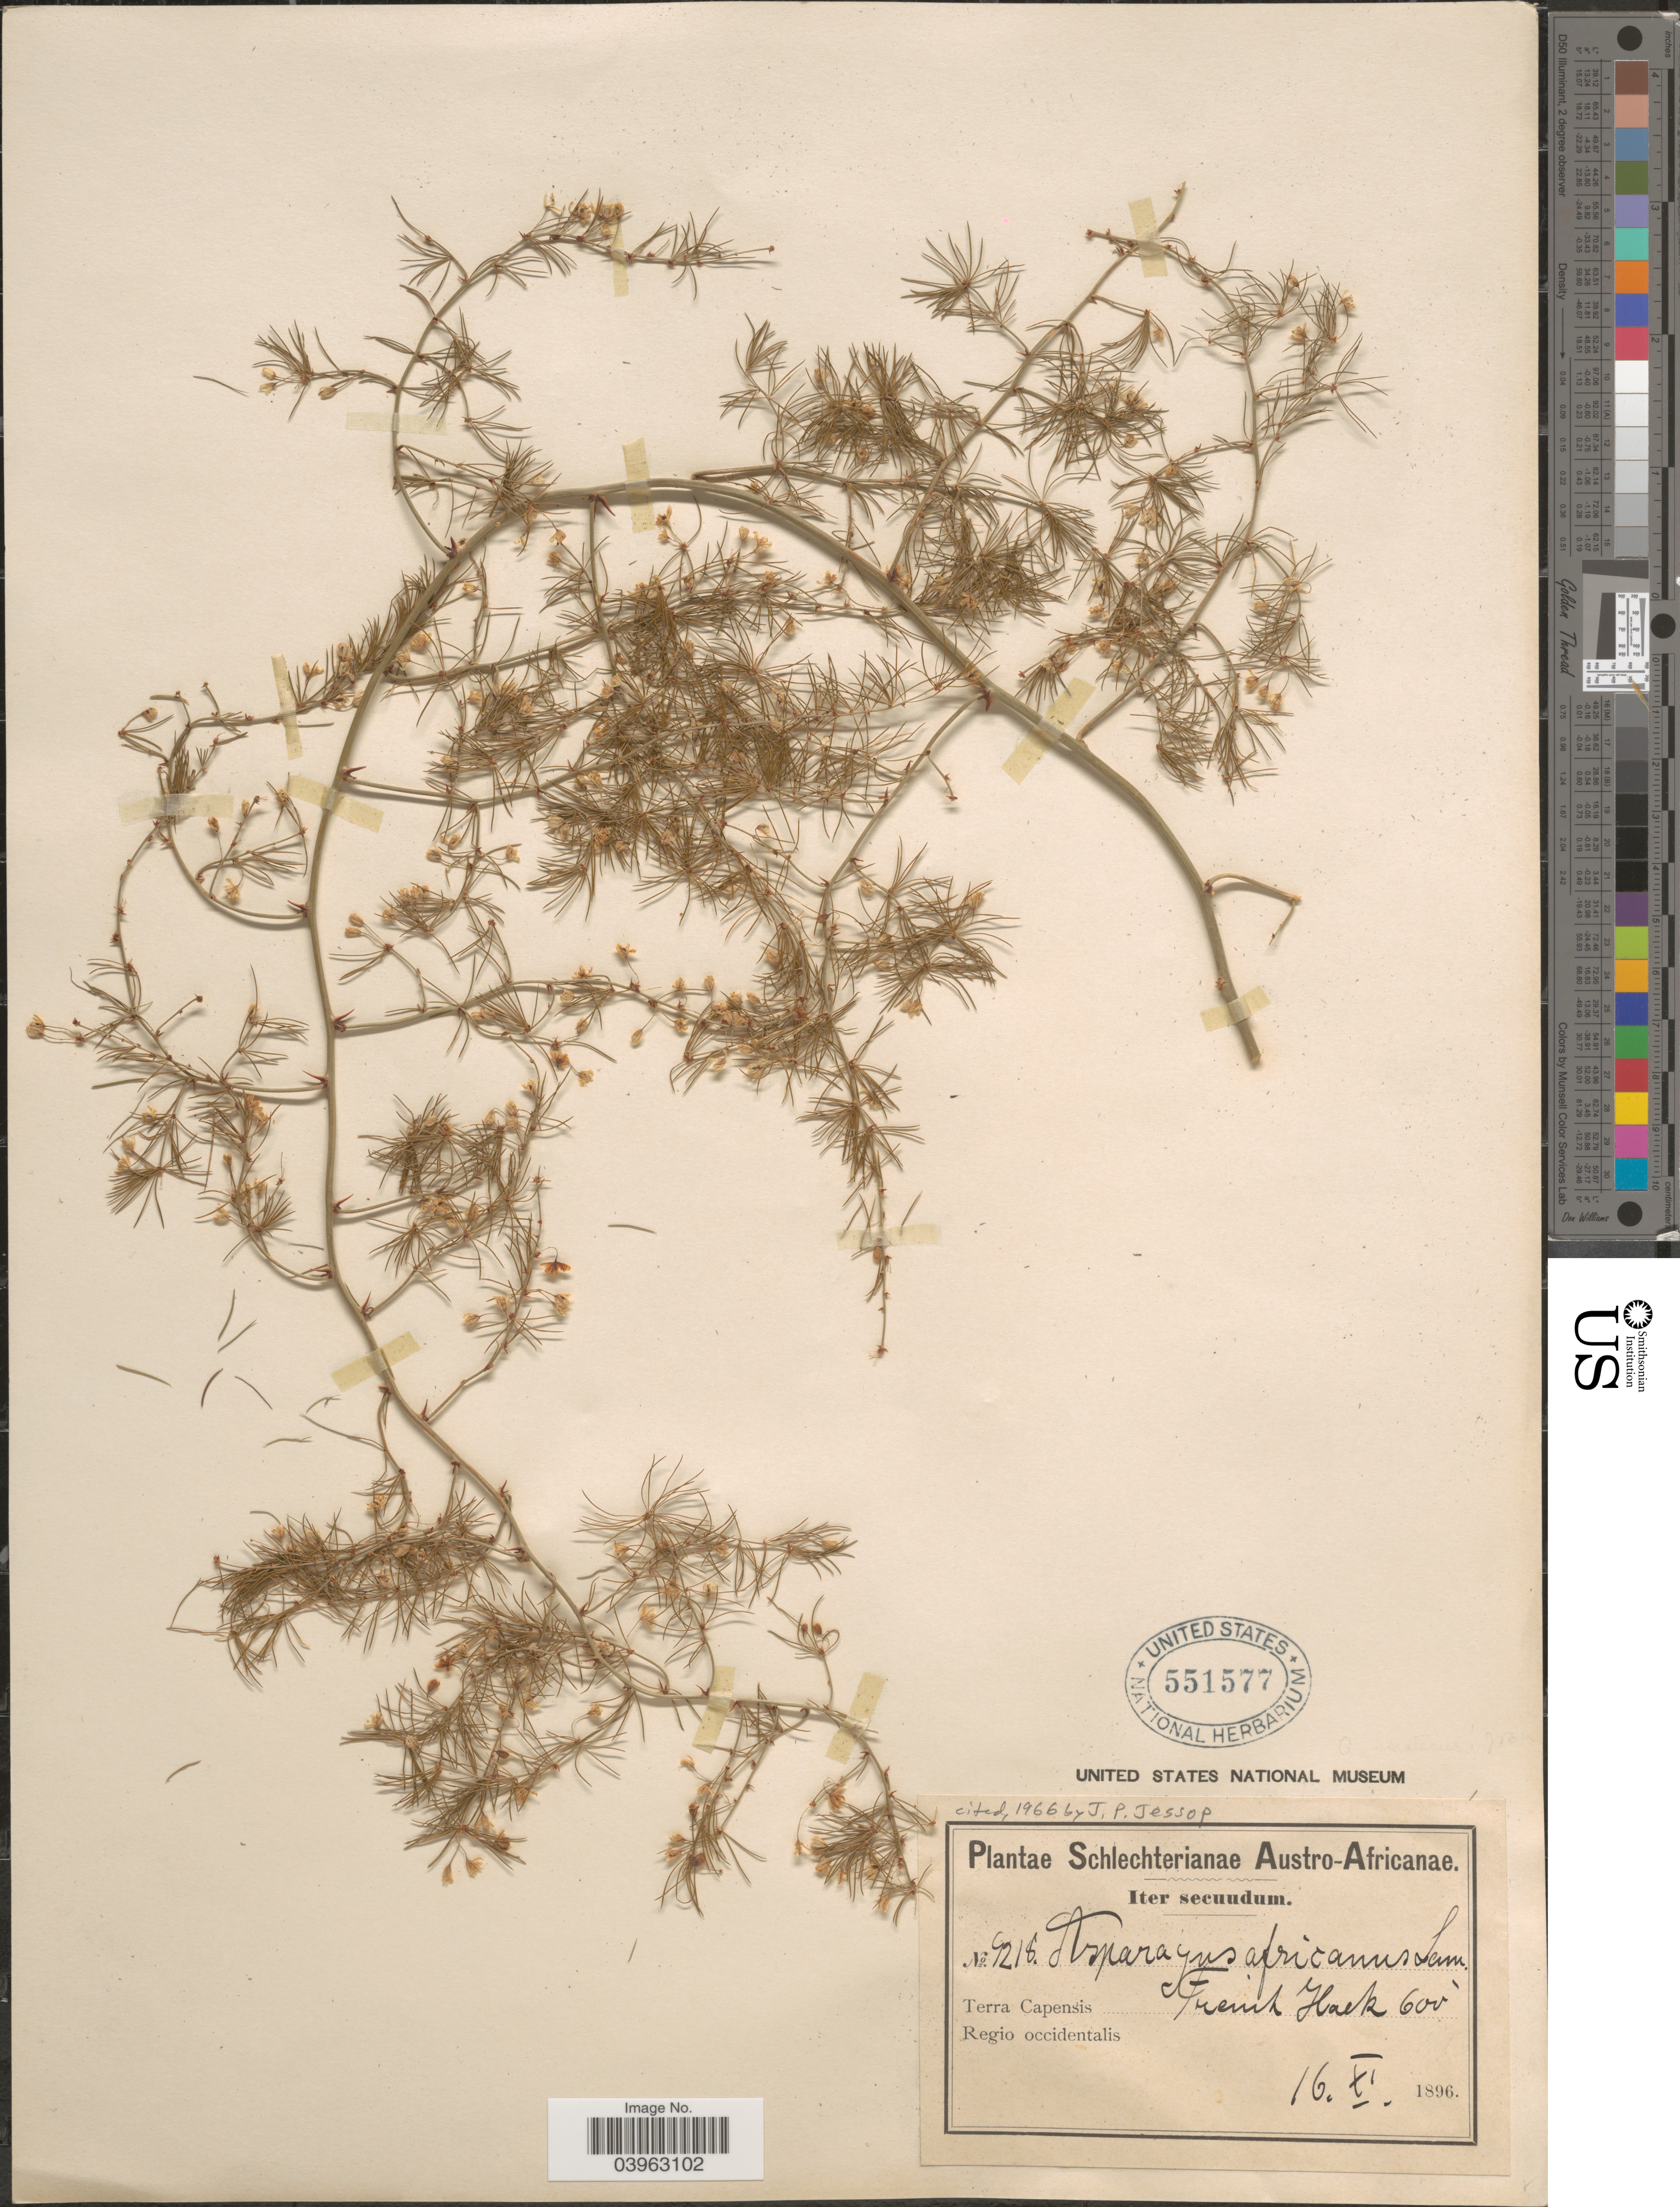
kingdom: Plantae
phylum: Tracheophyta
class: Liliopsida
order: Asparagales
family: Asparagaceae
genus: Asparagus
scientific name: Asparagus africanus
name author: Lam.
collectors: Schlechter, --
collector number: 9218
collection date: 1896-11-16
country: South Africa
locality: Austro-Africanae. Terra Capensis. French Hoek. Regio occidentalis.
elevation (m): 183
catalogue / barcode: US 551577